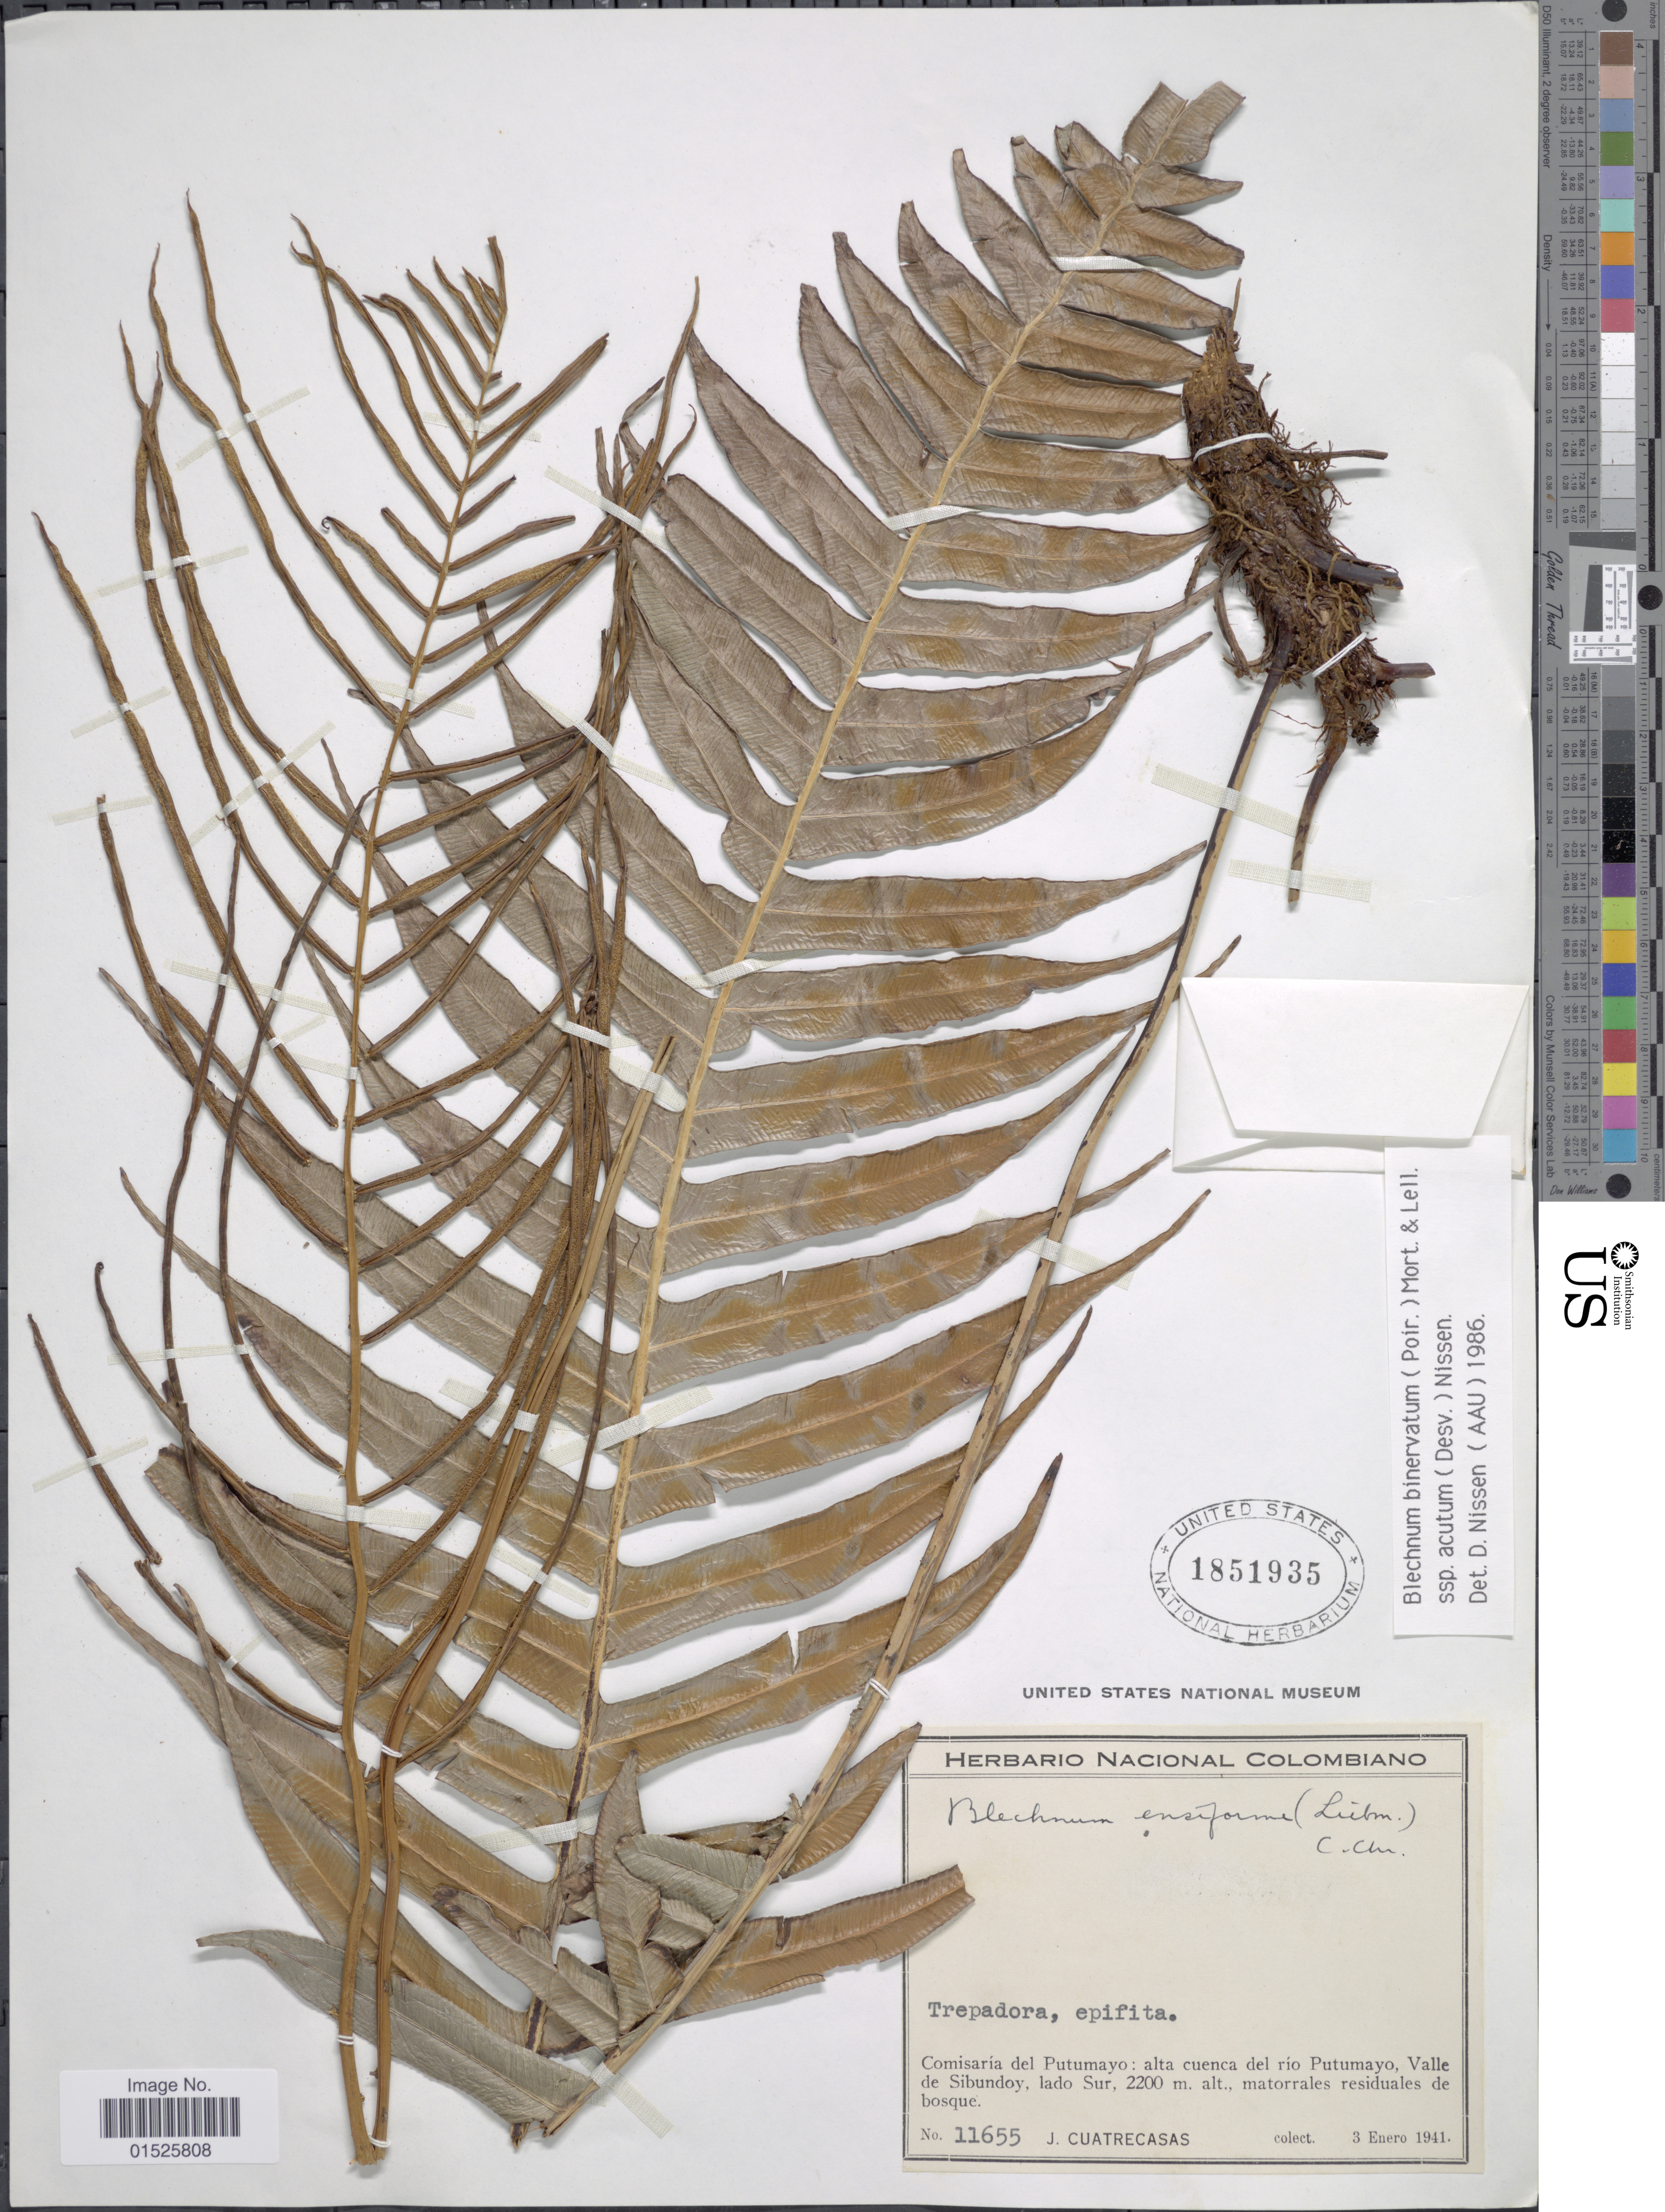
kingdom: Plantae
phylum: Tracheophyta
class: Polypodiopsida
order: Polypodiales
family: Blechnaceae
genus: Blechnum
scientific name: Blechnum ensiforme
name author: (Liebm.) C. Chr.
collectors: J. Cuatrecasas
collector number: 11655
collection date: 1941-01-03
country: Colombia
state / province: Putumayo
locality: Alta cuenca del río Putumayo, Valle de Sibundoy, lado Sur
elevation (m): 2200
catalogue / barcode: US 1851935